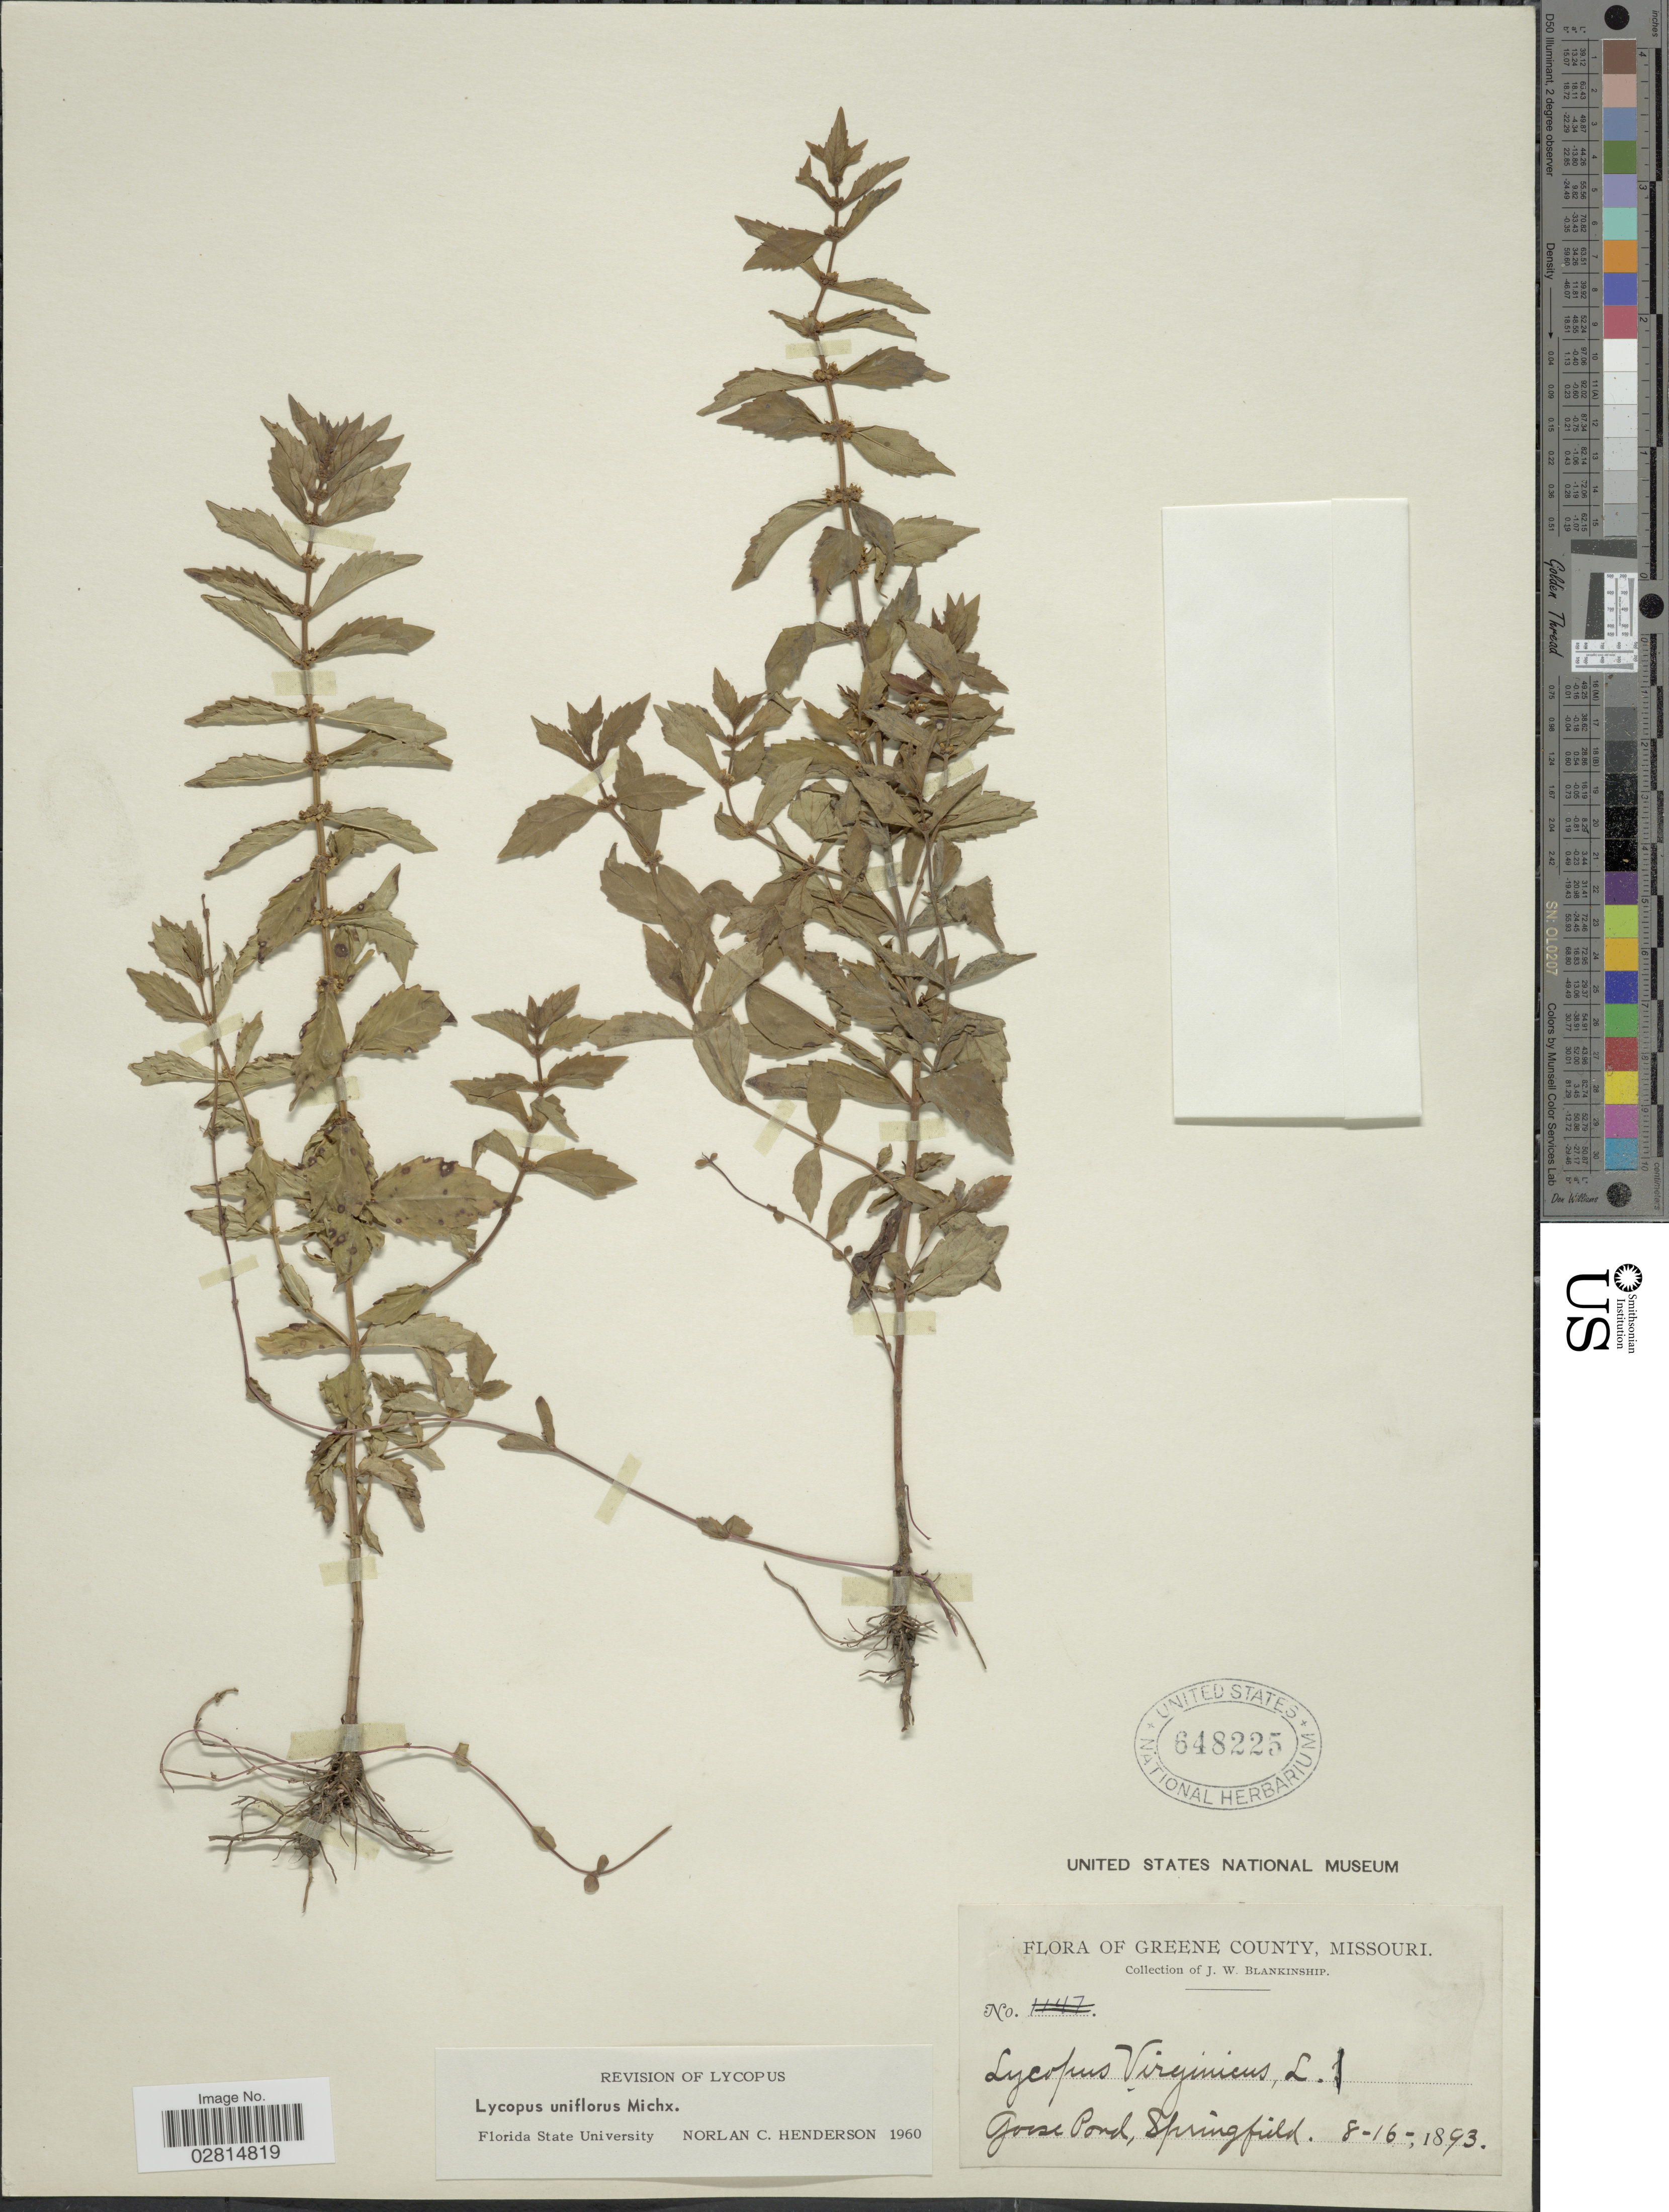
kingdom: Plantae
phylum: Tracheophyta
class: Magnoliopsida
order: Lamiales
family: Lamiaceae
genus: Lycopus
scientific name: Lycopus uniflorus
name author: Michx.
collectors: J. W. Blankinship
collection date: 1893-08-16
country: United States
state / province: Missouri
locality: Greene County, Goose Pond, Springfield.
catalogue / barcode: US 648225